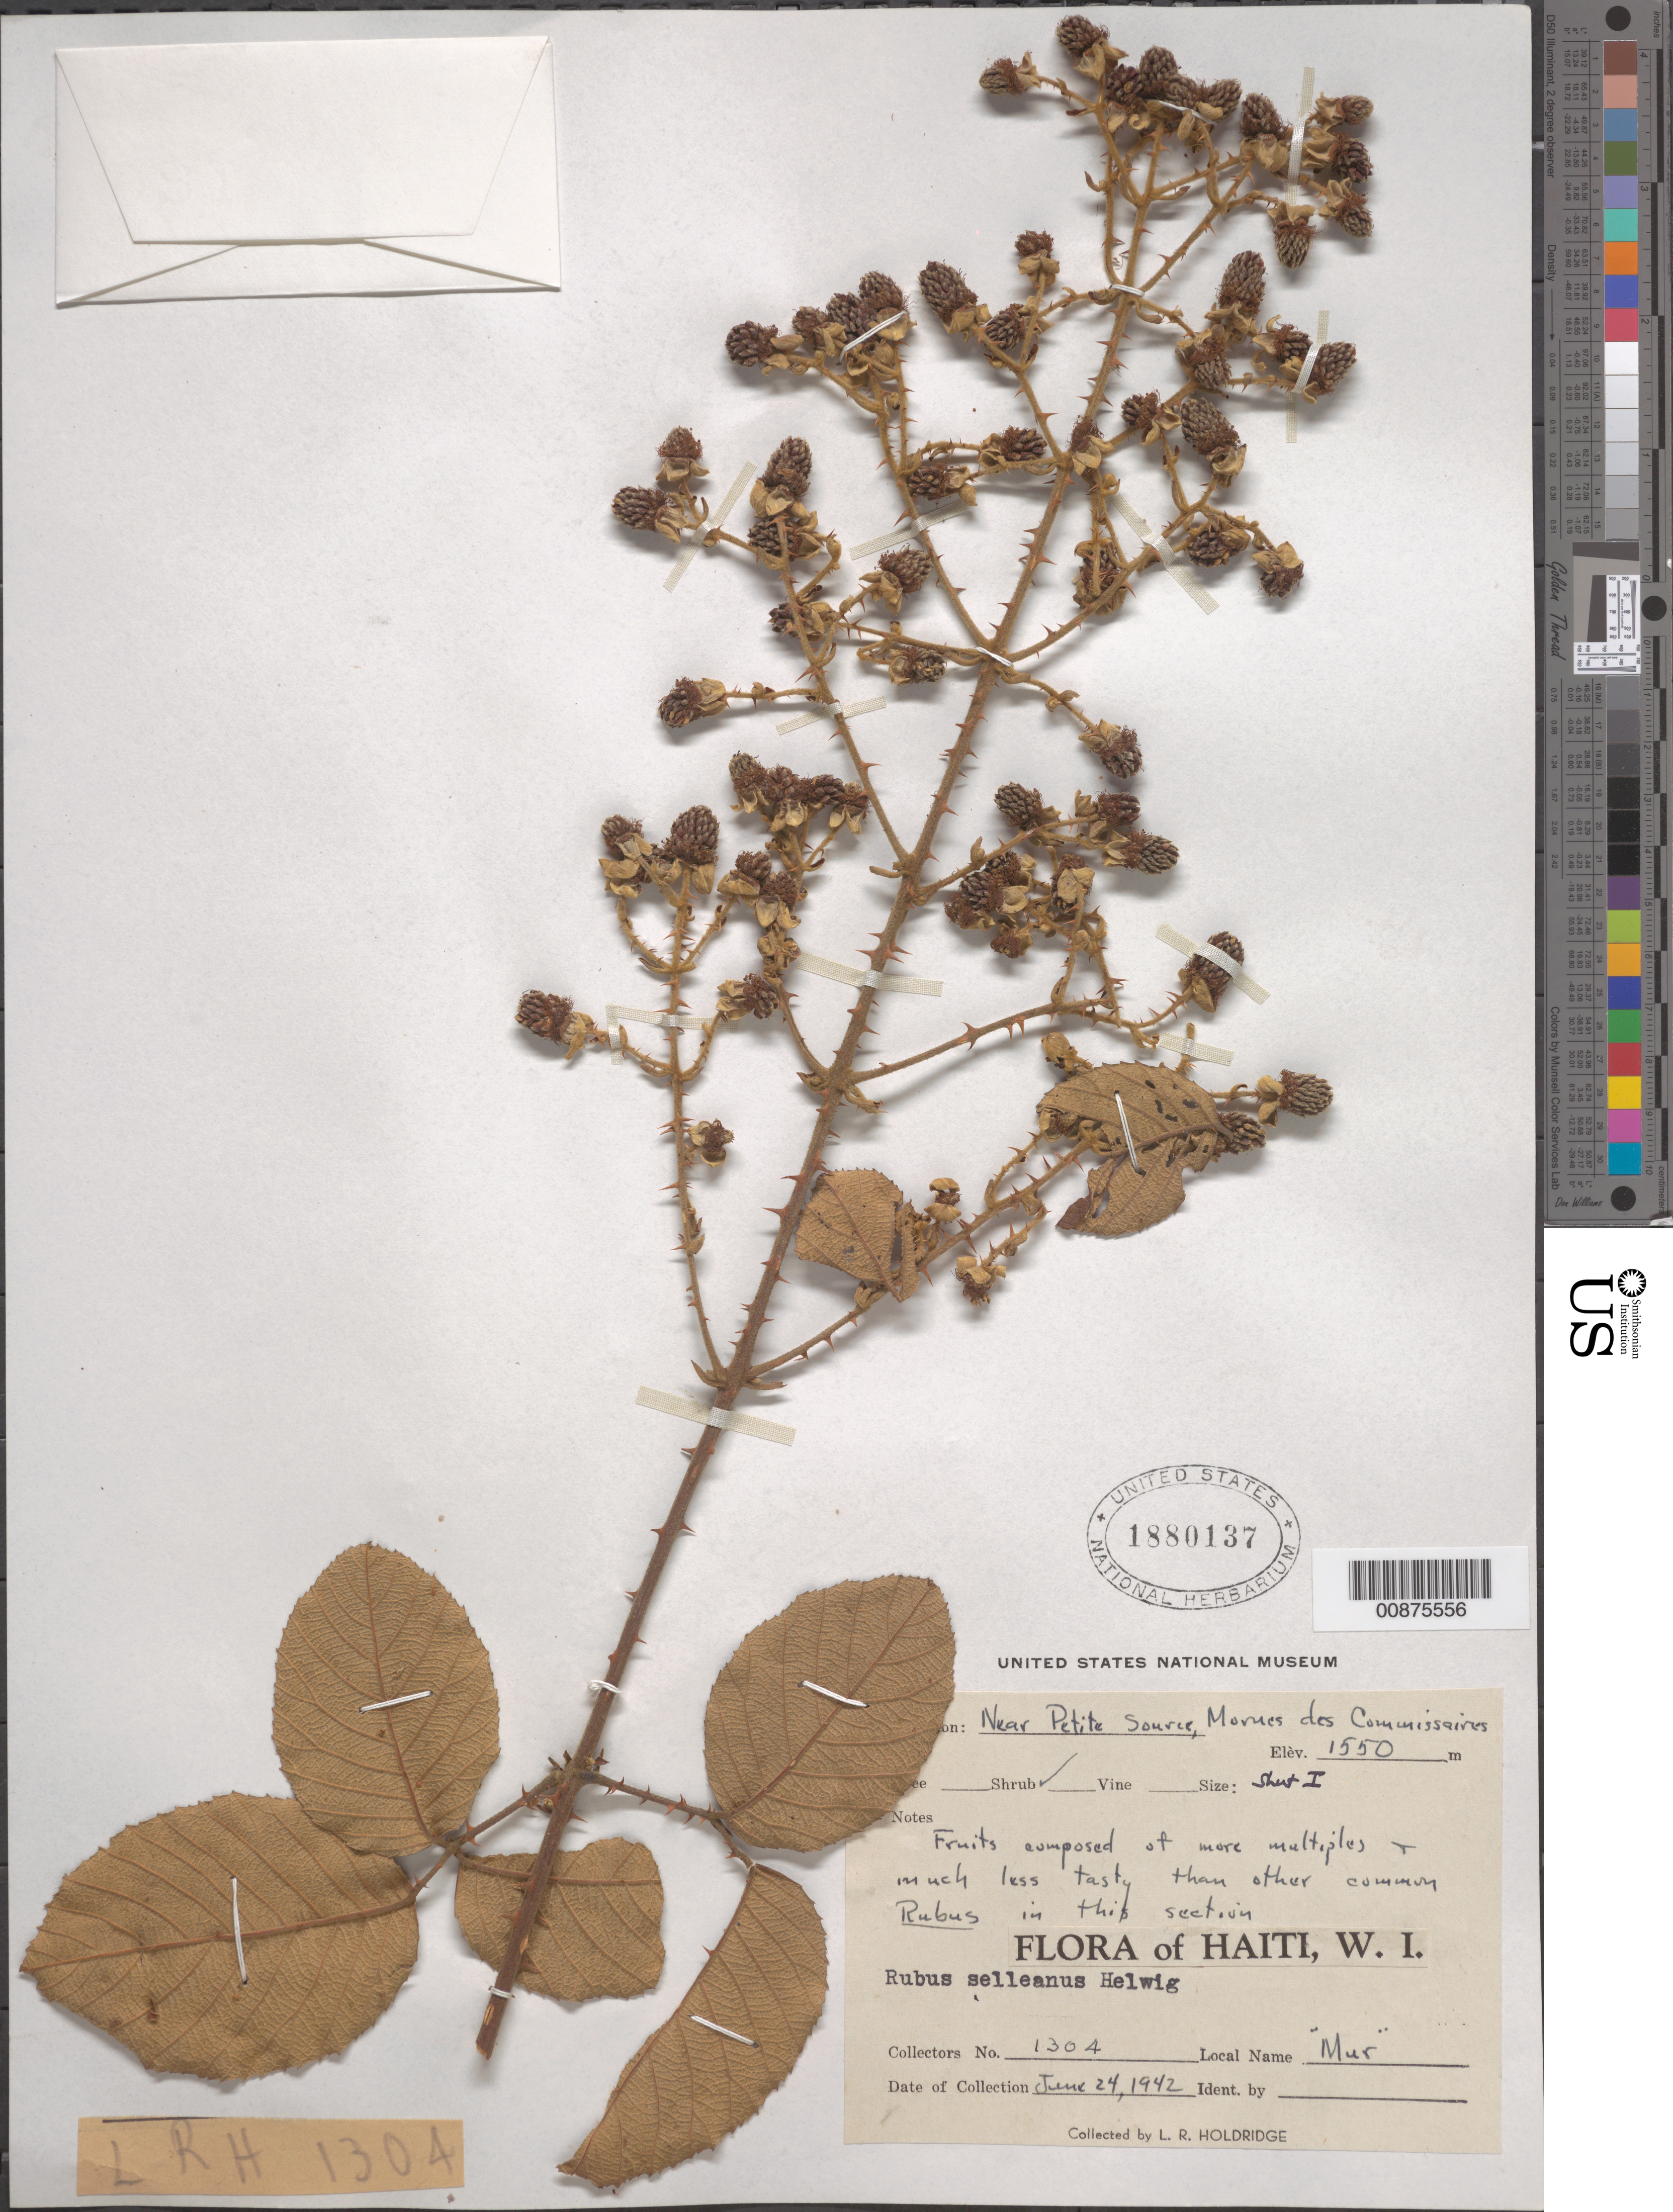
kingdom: Plantae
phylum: Tracheophyta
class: Magnoliopsida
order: Rosales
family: Rosaceae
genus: Rubus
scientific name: Rubus selleanus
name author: Helwig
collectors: L. Holdridge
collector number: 1304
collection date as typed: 24 Jun 1942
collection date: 1942-06-24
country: Haiti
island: Hispaniola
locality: Near Petite Source, Mornes des Commissaires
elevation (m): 1550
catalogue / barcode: US 1880137